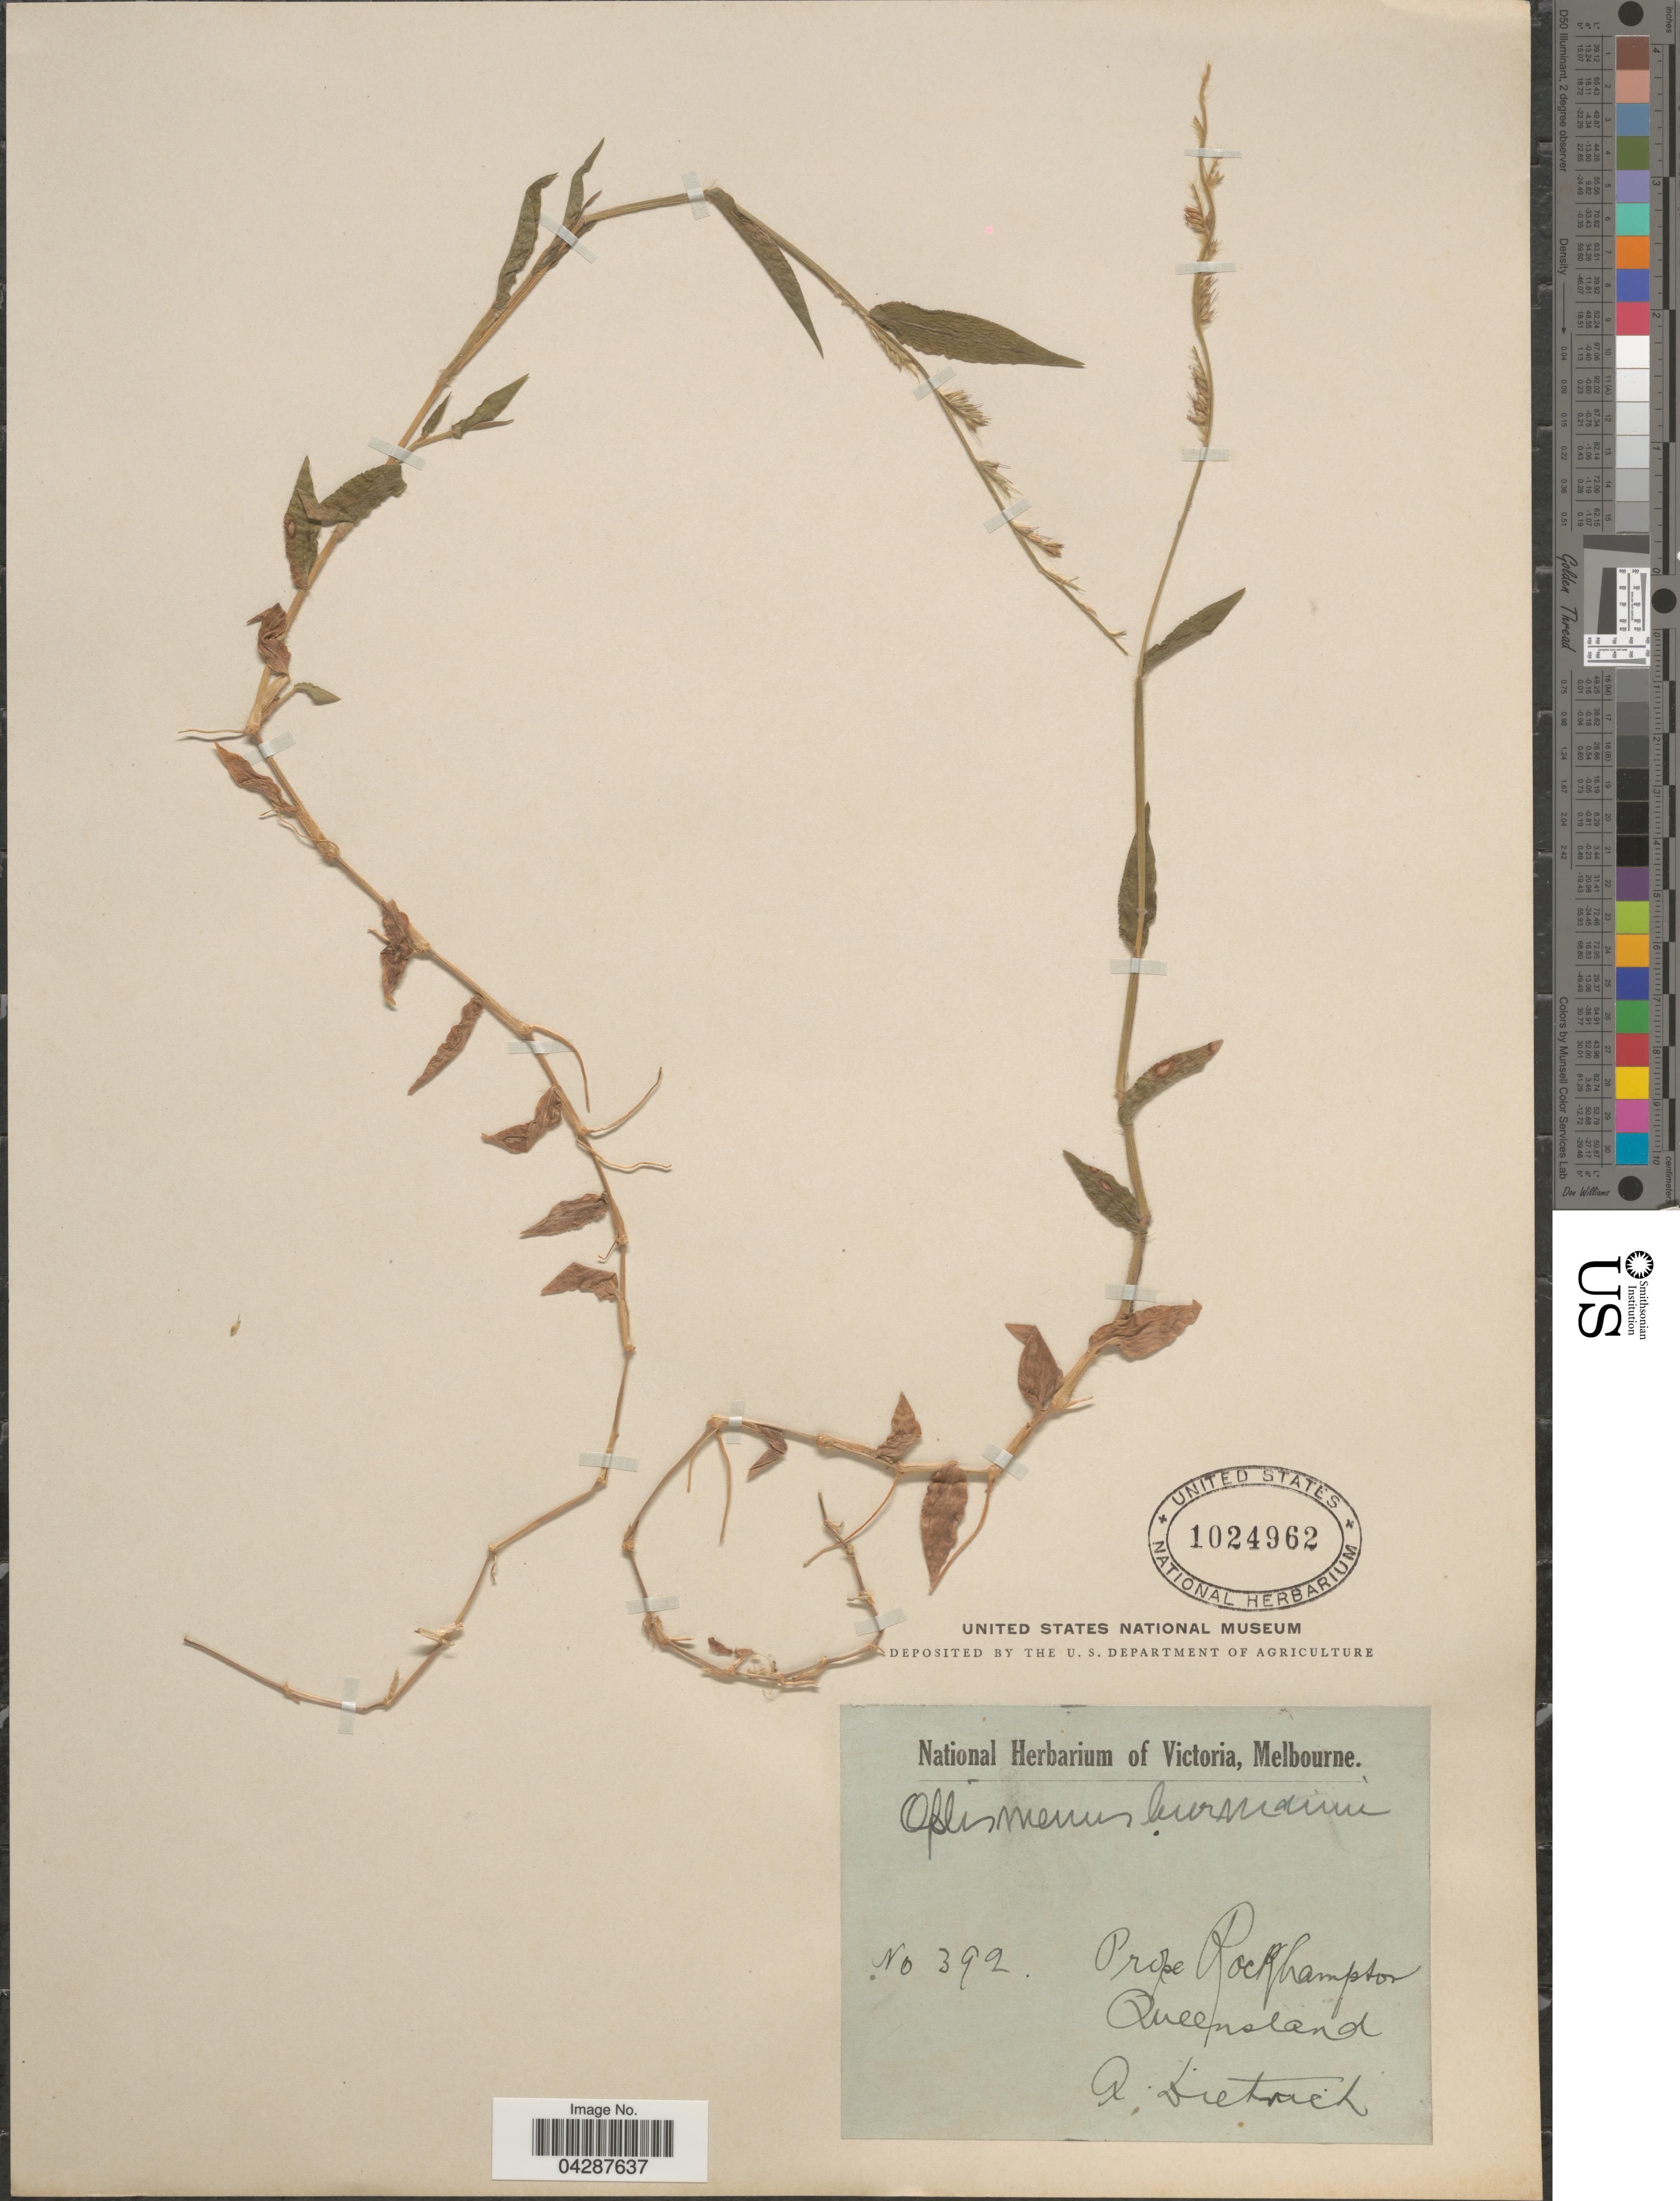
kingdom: Plantae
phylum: Tracheophyta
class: Liliopsida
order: Poales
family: Poaceae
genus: Oplismenus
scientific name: Oplismenus burmannii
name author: (Retz.) P. Beauv.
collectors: A. G. Dietrich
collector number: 392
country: Australia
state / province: Queensland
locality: Prope Rockhampton.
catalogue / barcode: US 1024962